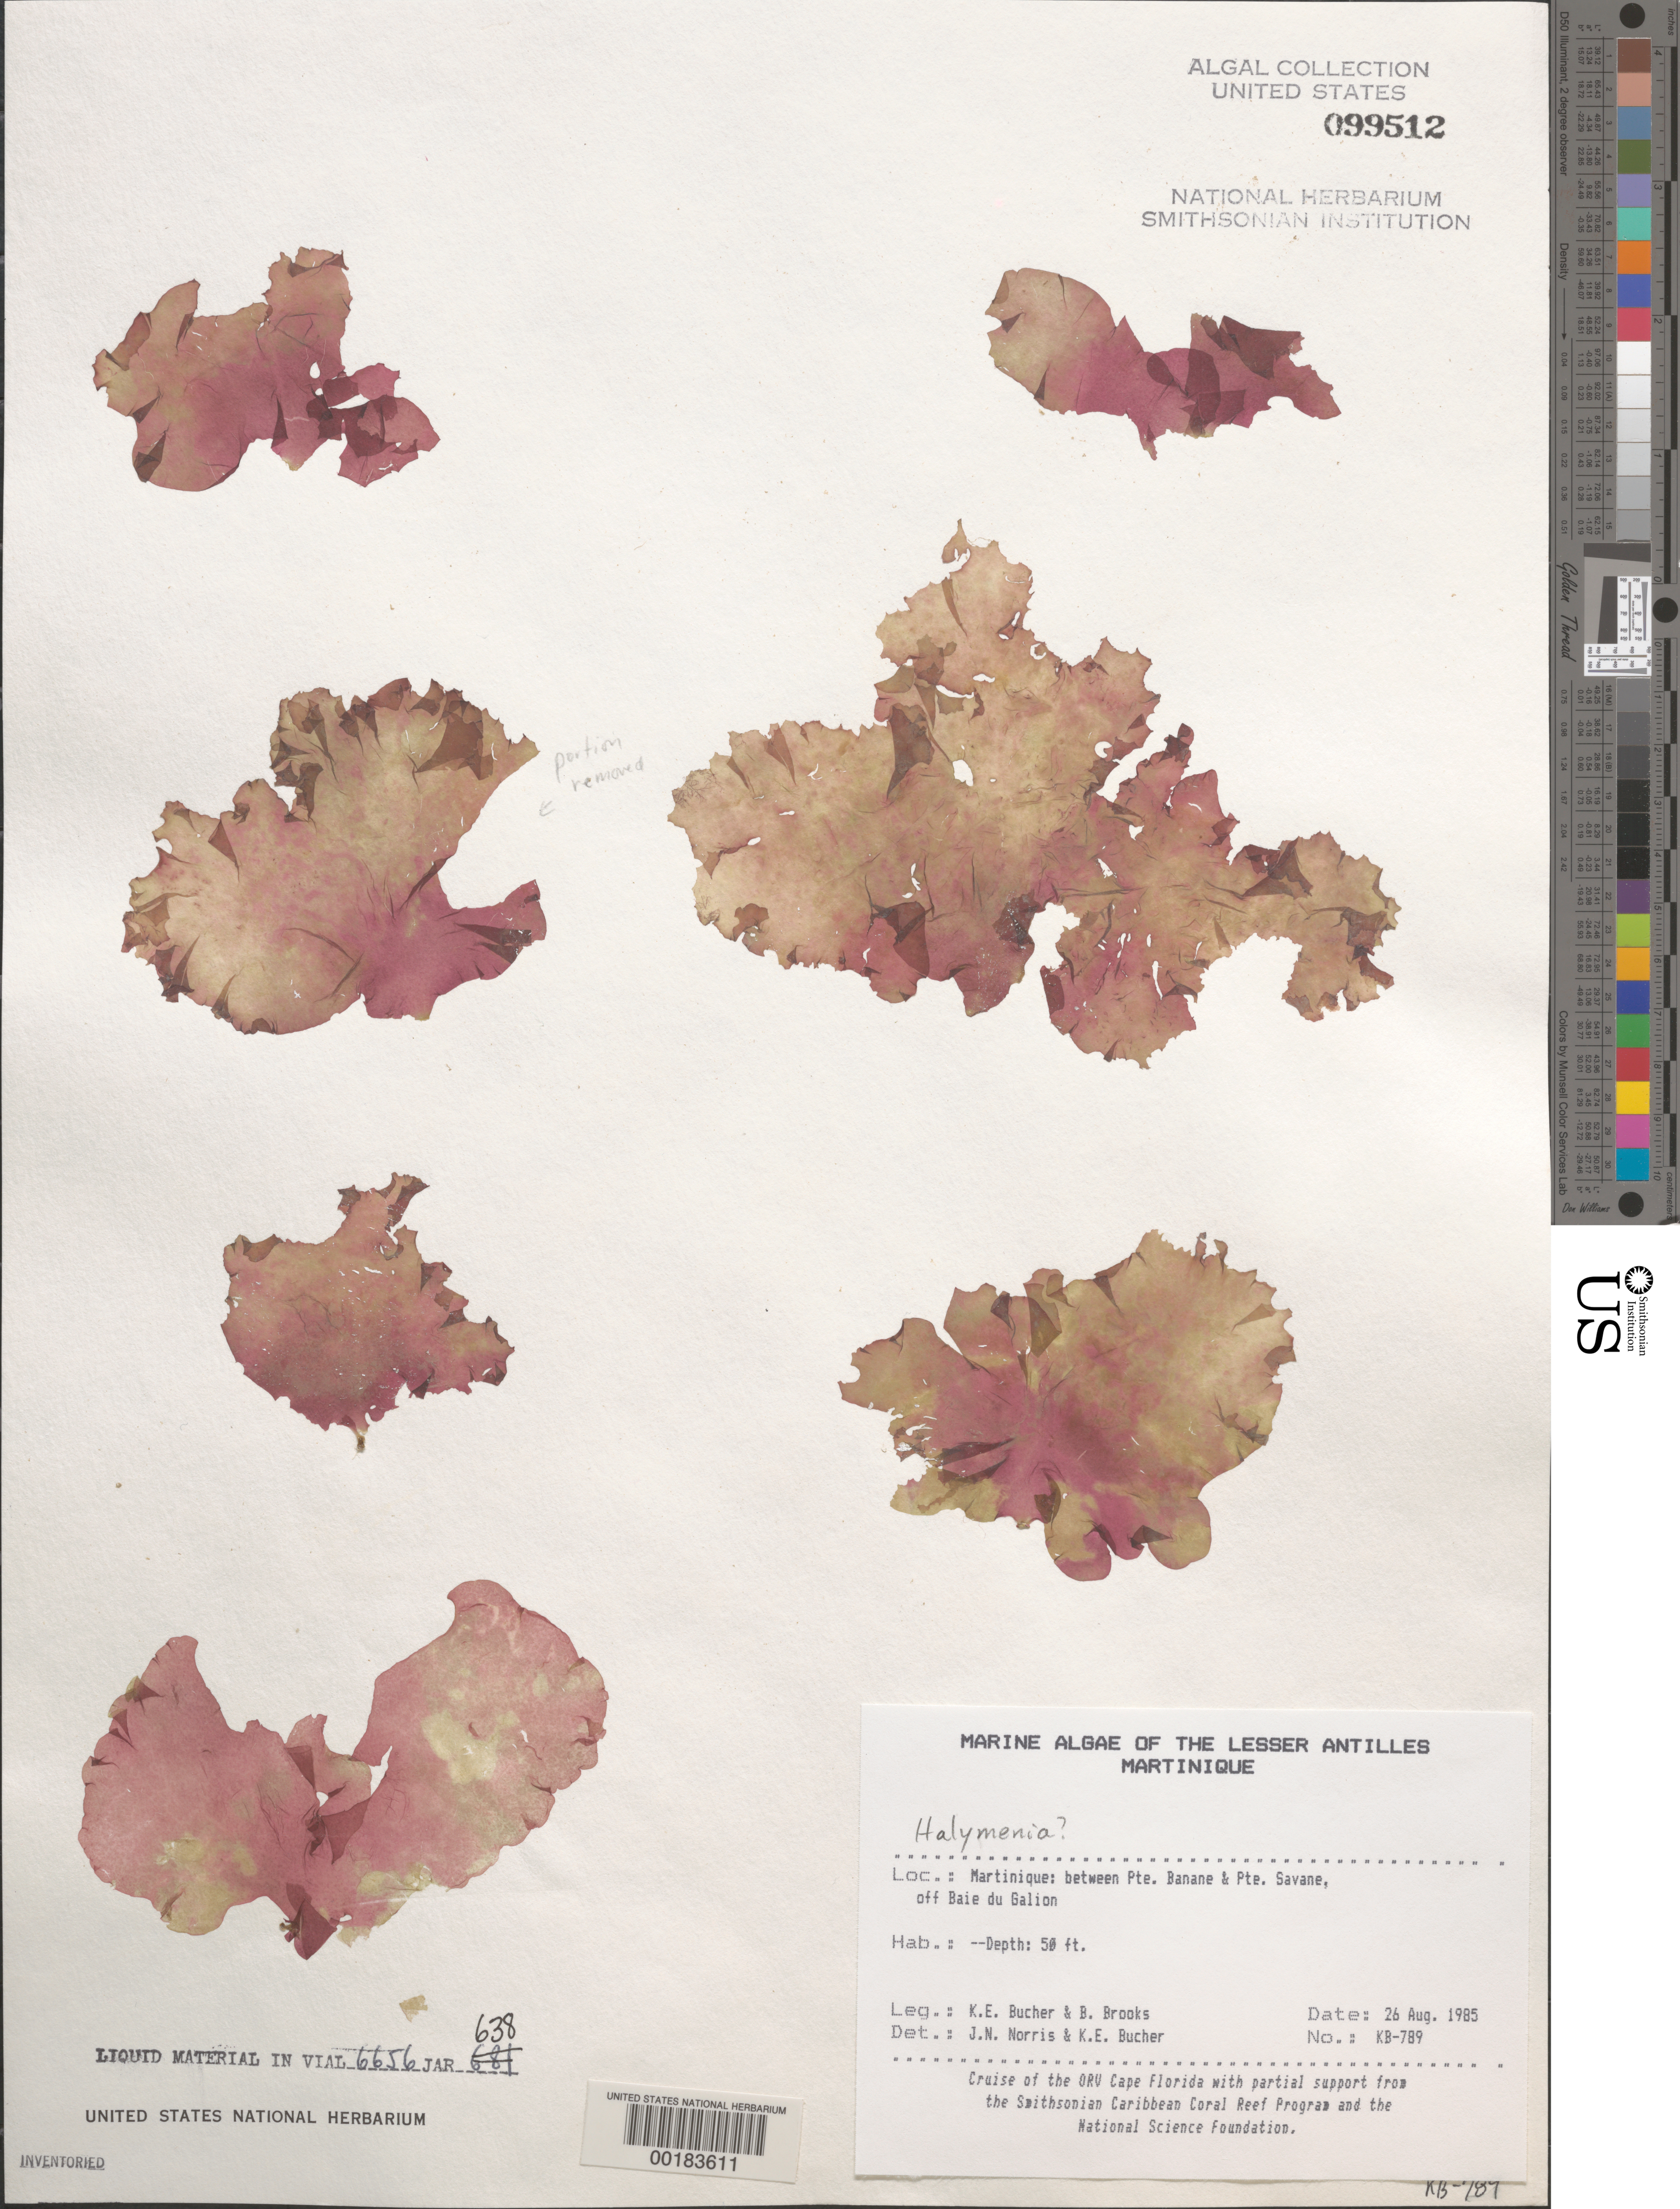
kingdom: Plantae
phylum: Rhodophyta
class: Florideophyceae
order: Halymeniales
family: Halymeniaceae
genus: Halymenia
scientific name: Halymenia sp.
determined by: Norris, J. N.; Bucher, K. E.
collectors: K. E. Bucher & B. Brooks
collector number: Kb-789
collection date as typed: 26 Aug 1985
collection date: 1985-08-26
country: Martinique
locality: Between Pointe Banane and Pointe Savane, off Baie du Galion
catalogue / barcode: US 99512